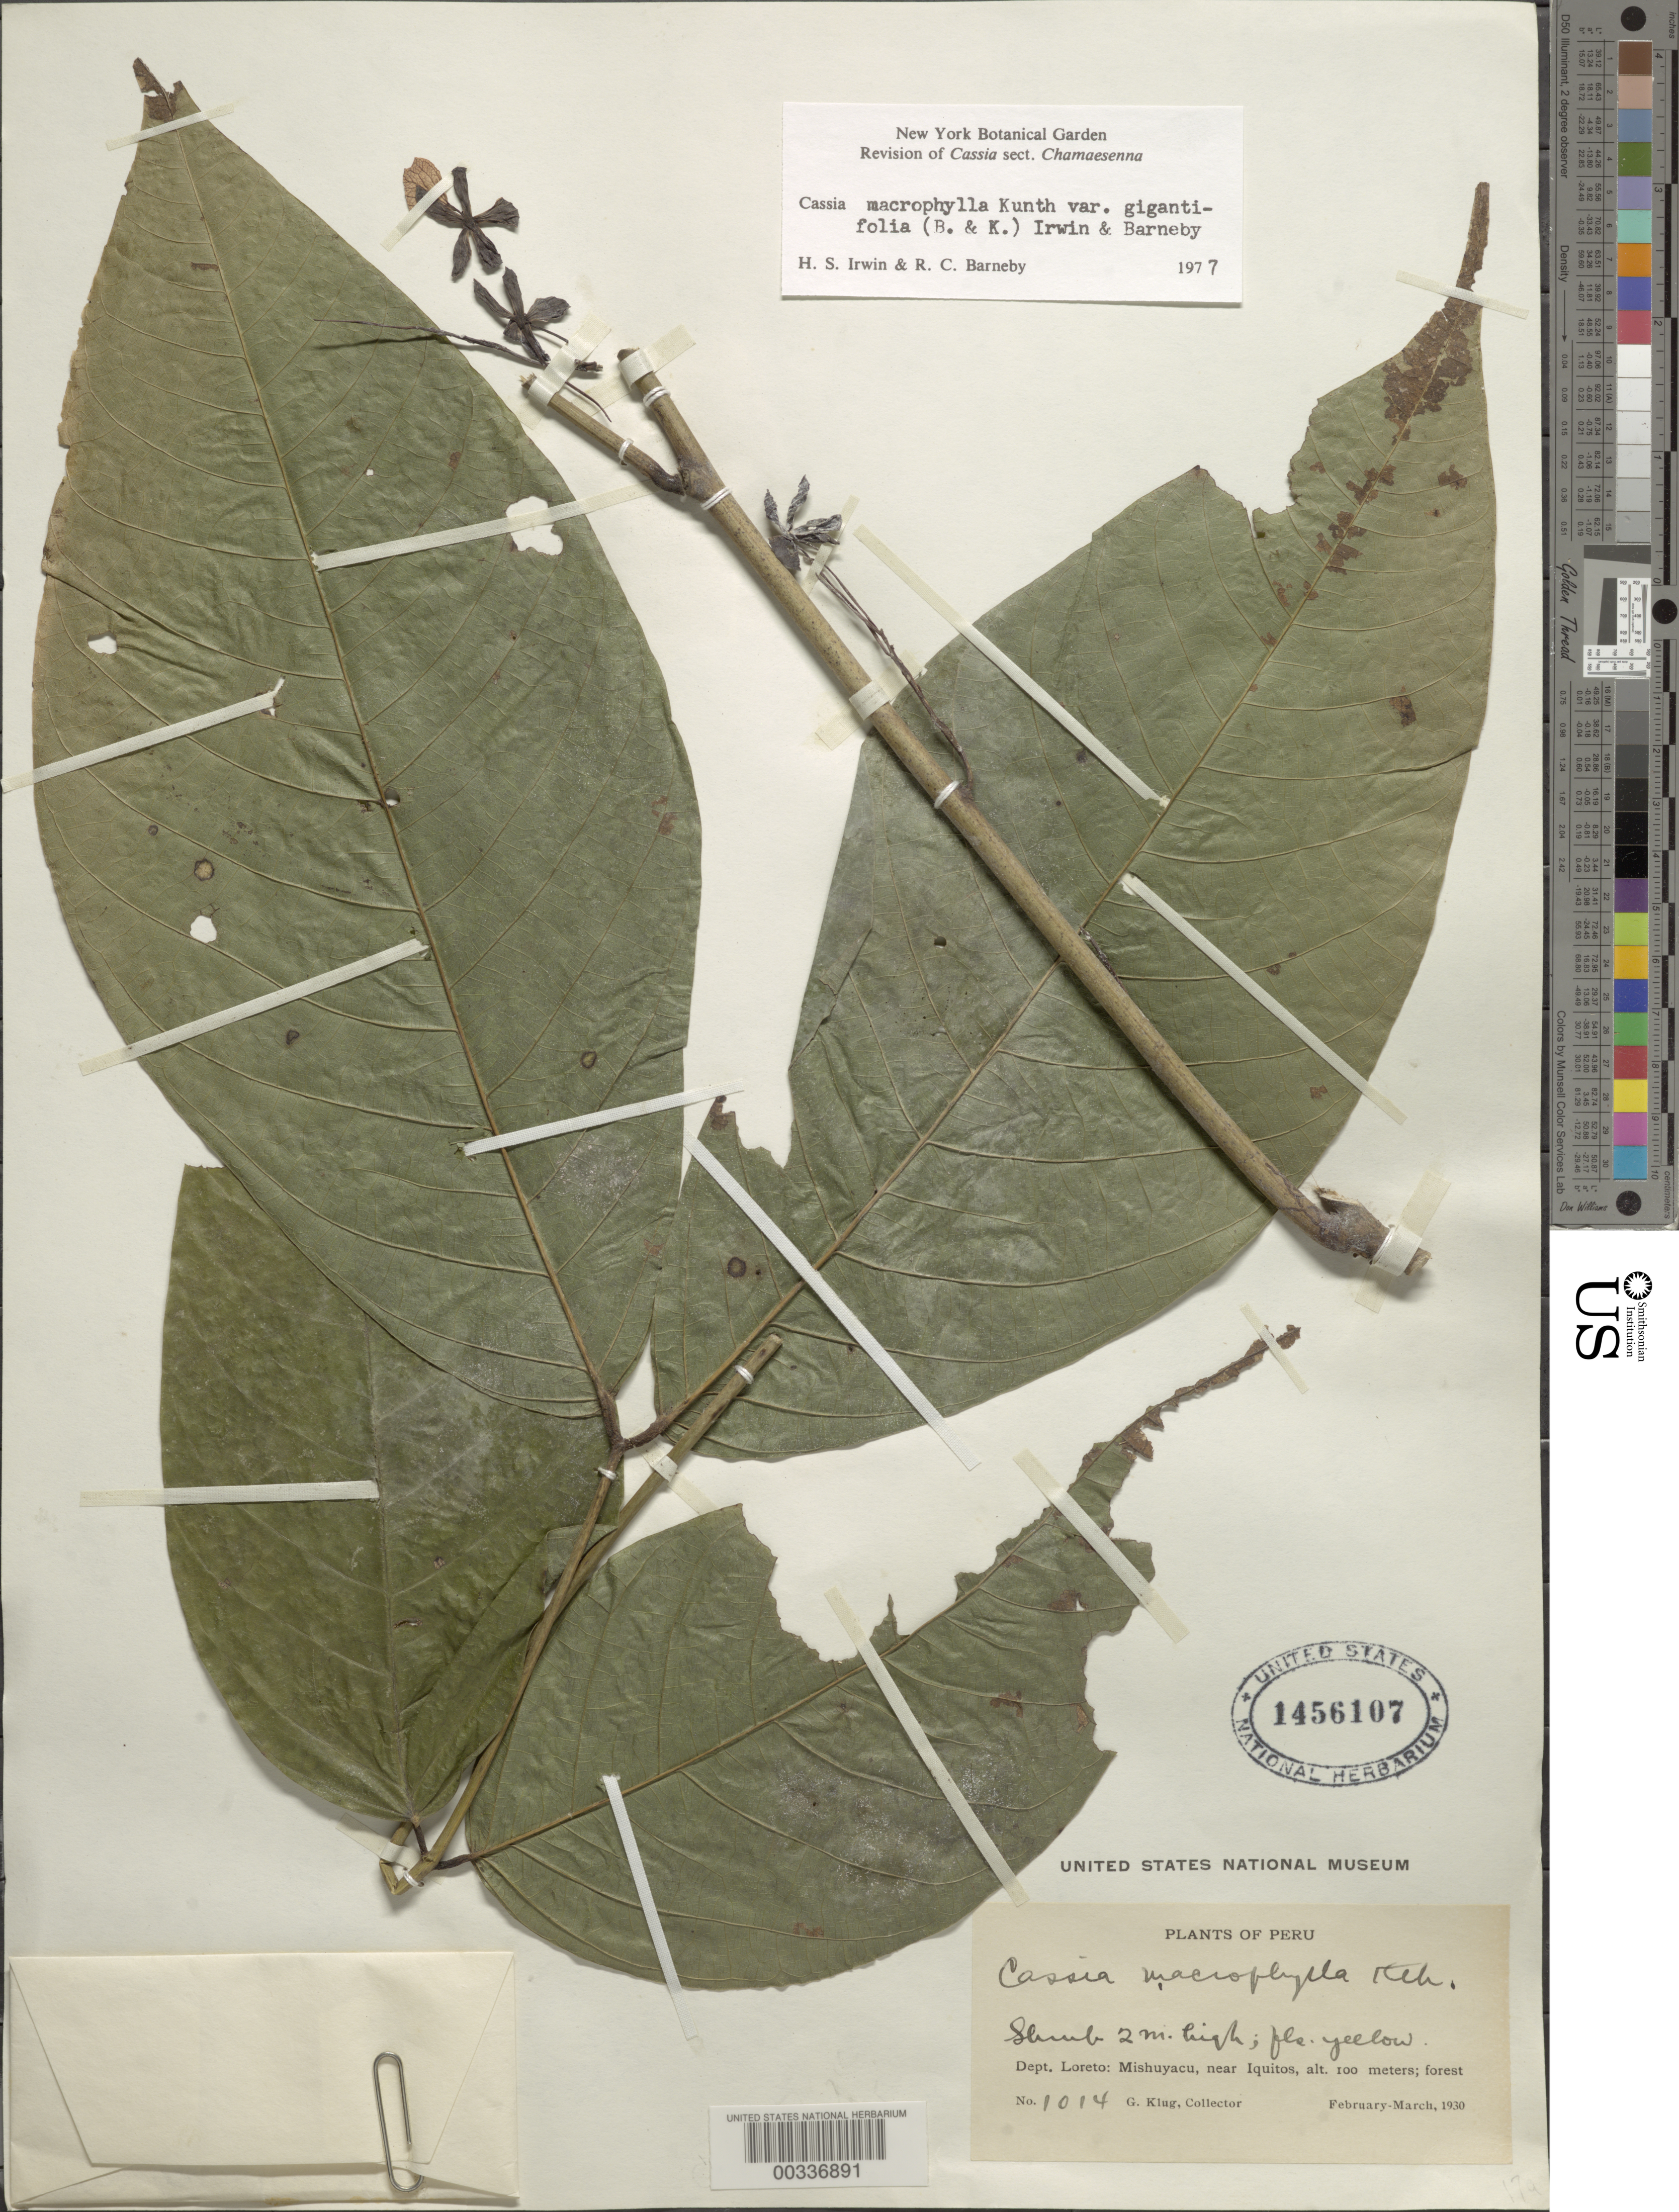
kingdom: Plantae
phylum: Tracheophyta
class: Magnoliopsida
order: Fabales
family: Fabaceae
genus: Senna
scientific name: Senna macrophylla var. gigantifolia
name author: (Britton & Killip) H.S. Irwin & Barneby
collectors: G. Klug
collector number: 1014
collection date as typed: Feb 1930 to -- Mar 1930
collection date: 1930-02/1930-03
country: Peru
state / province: Loreto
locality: Mishuyacu near Iquitos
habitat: Forest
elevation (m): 100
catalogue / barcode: US 1456107